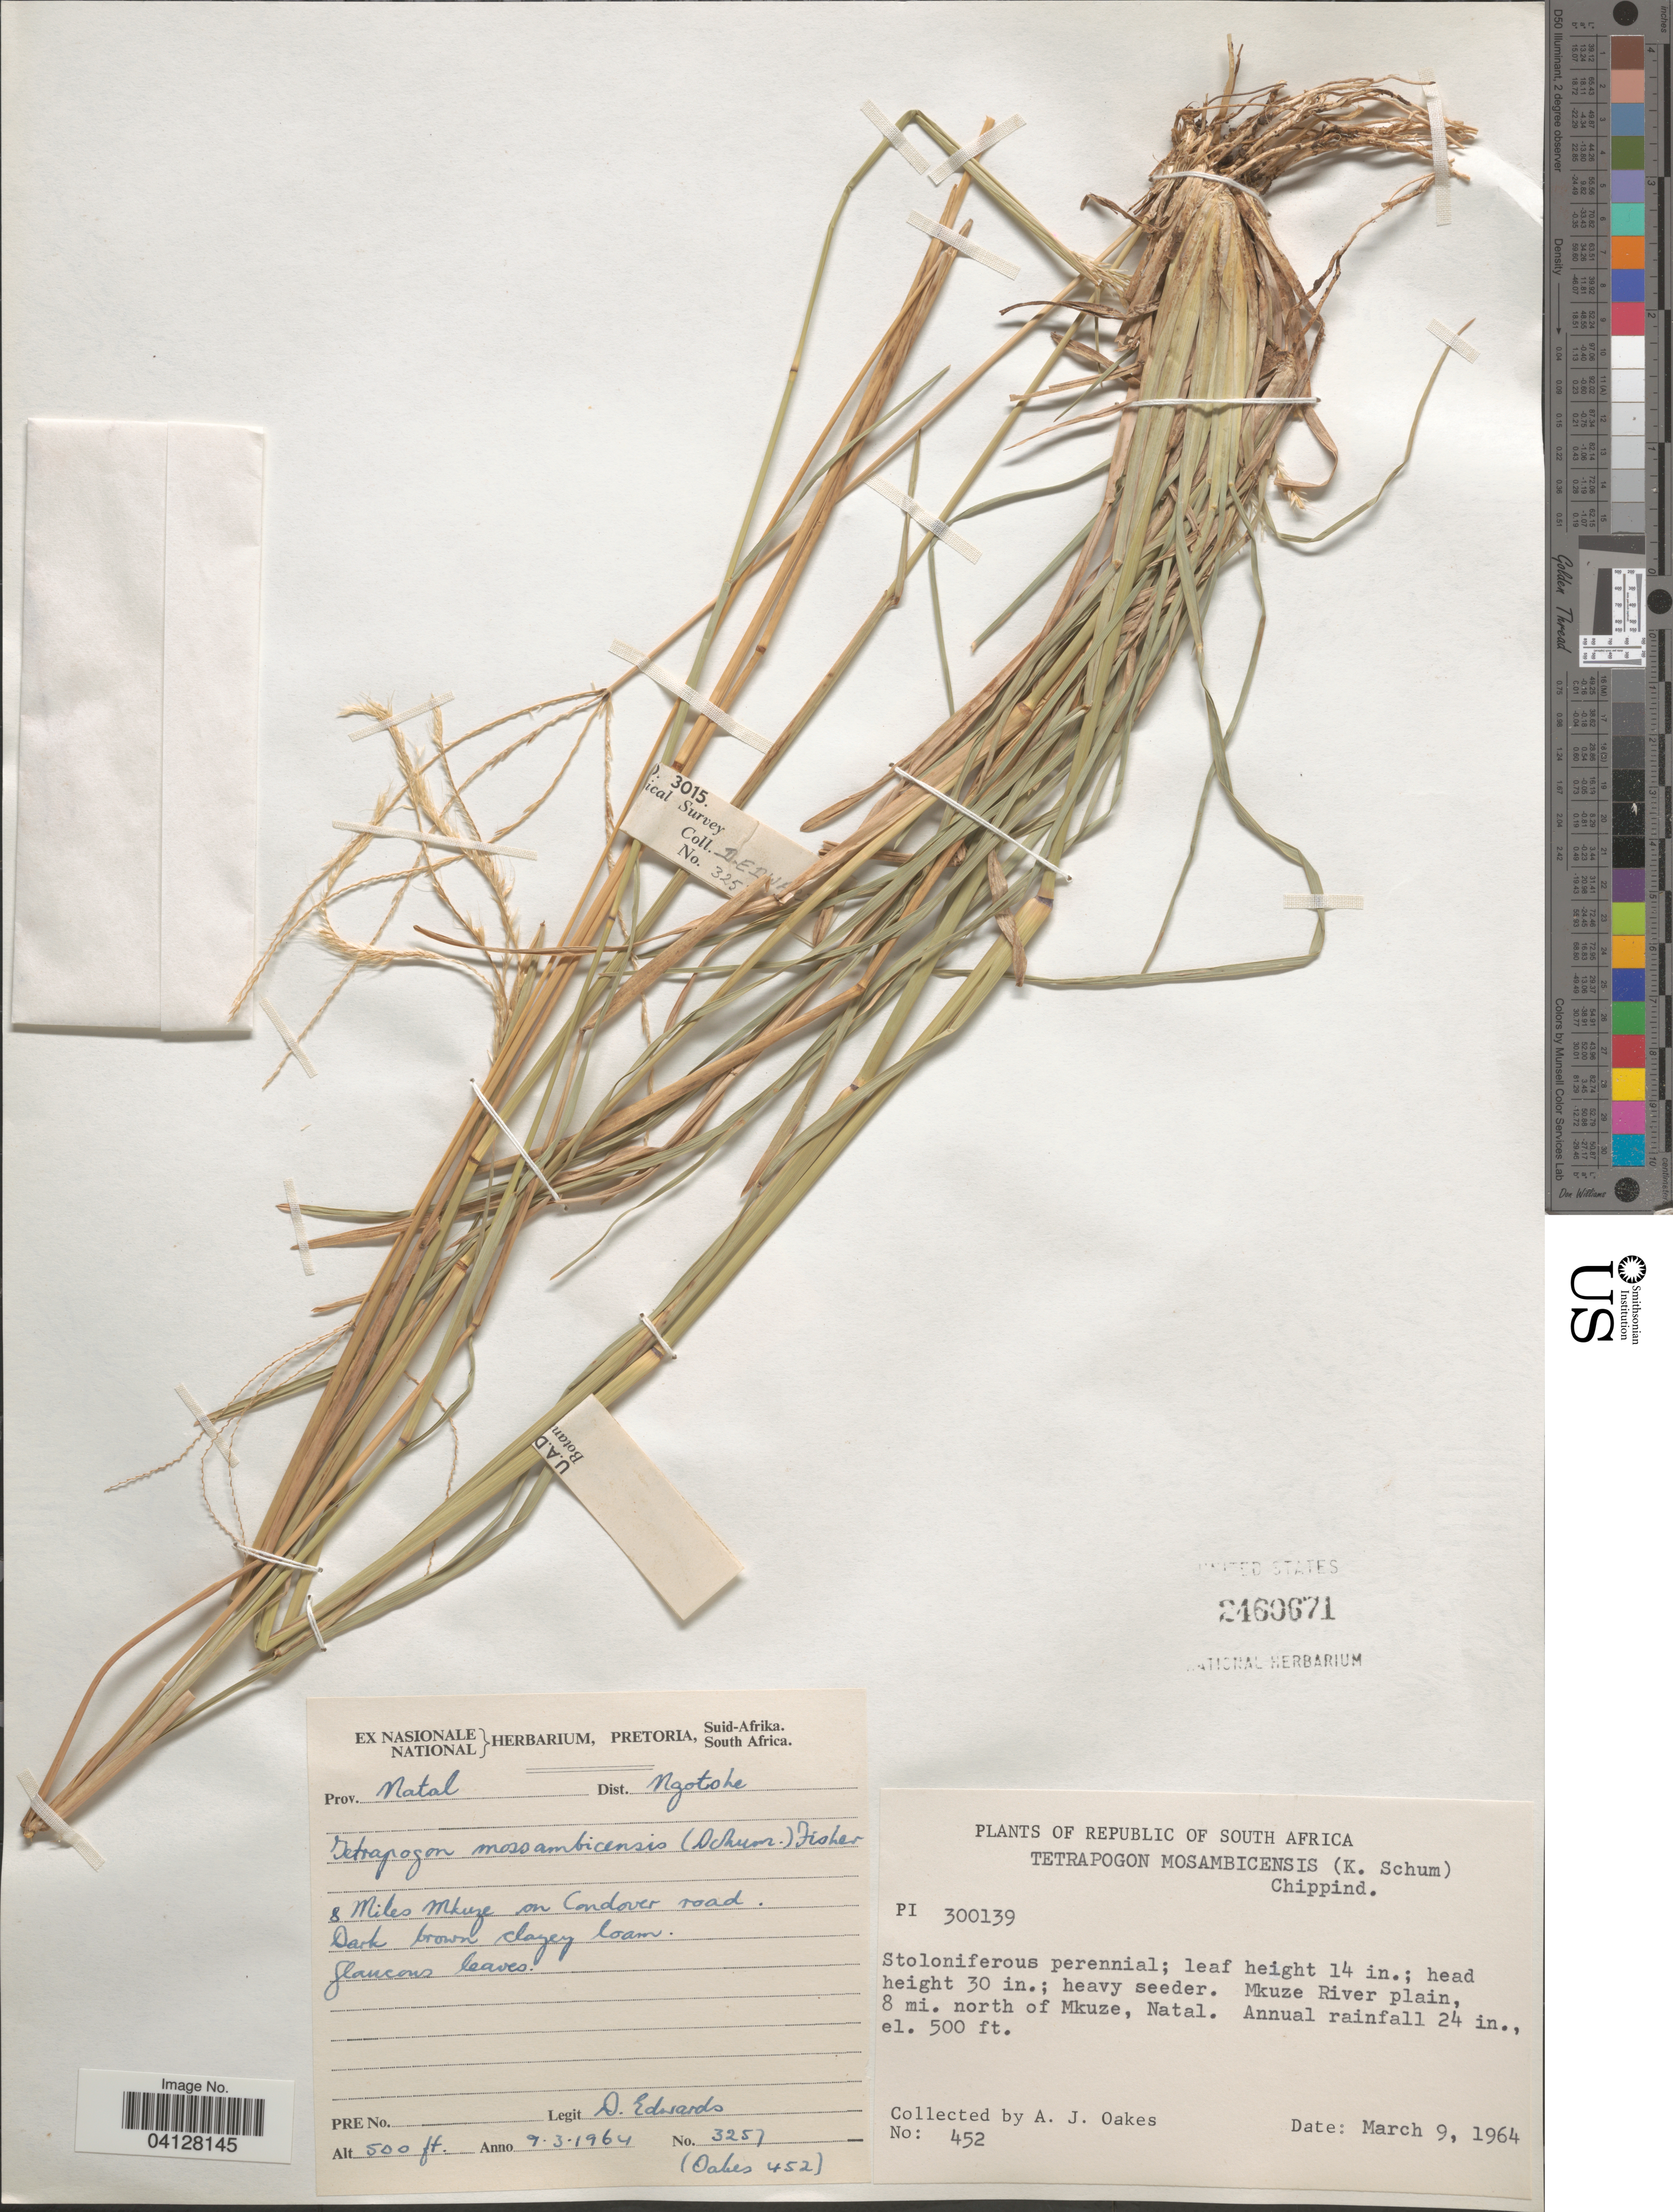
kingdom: Plantae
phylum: Tracheophyta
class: Liliopsida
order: Poales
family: Poaceae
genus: Tetrapogon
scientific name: Tetrapogon mossambicensis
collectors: D. Edwards & A. Oakes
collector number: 452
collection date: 1964-03-09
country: South Africa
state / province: KwaZulu-Natal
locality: Prov. Natal. Dist. Ngotohe. 8 Miles Mkuze on Condover road. Mkuze River plain, 8 mi. north of Mkuze.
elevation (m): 152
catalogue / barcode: US 2460671